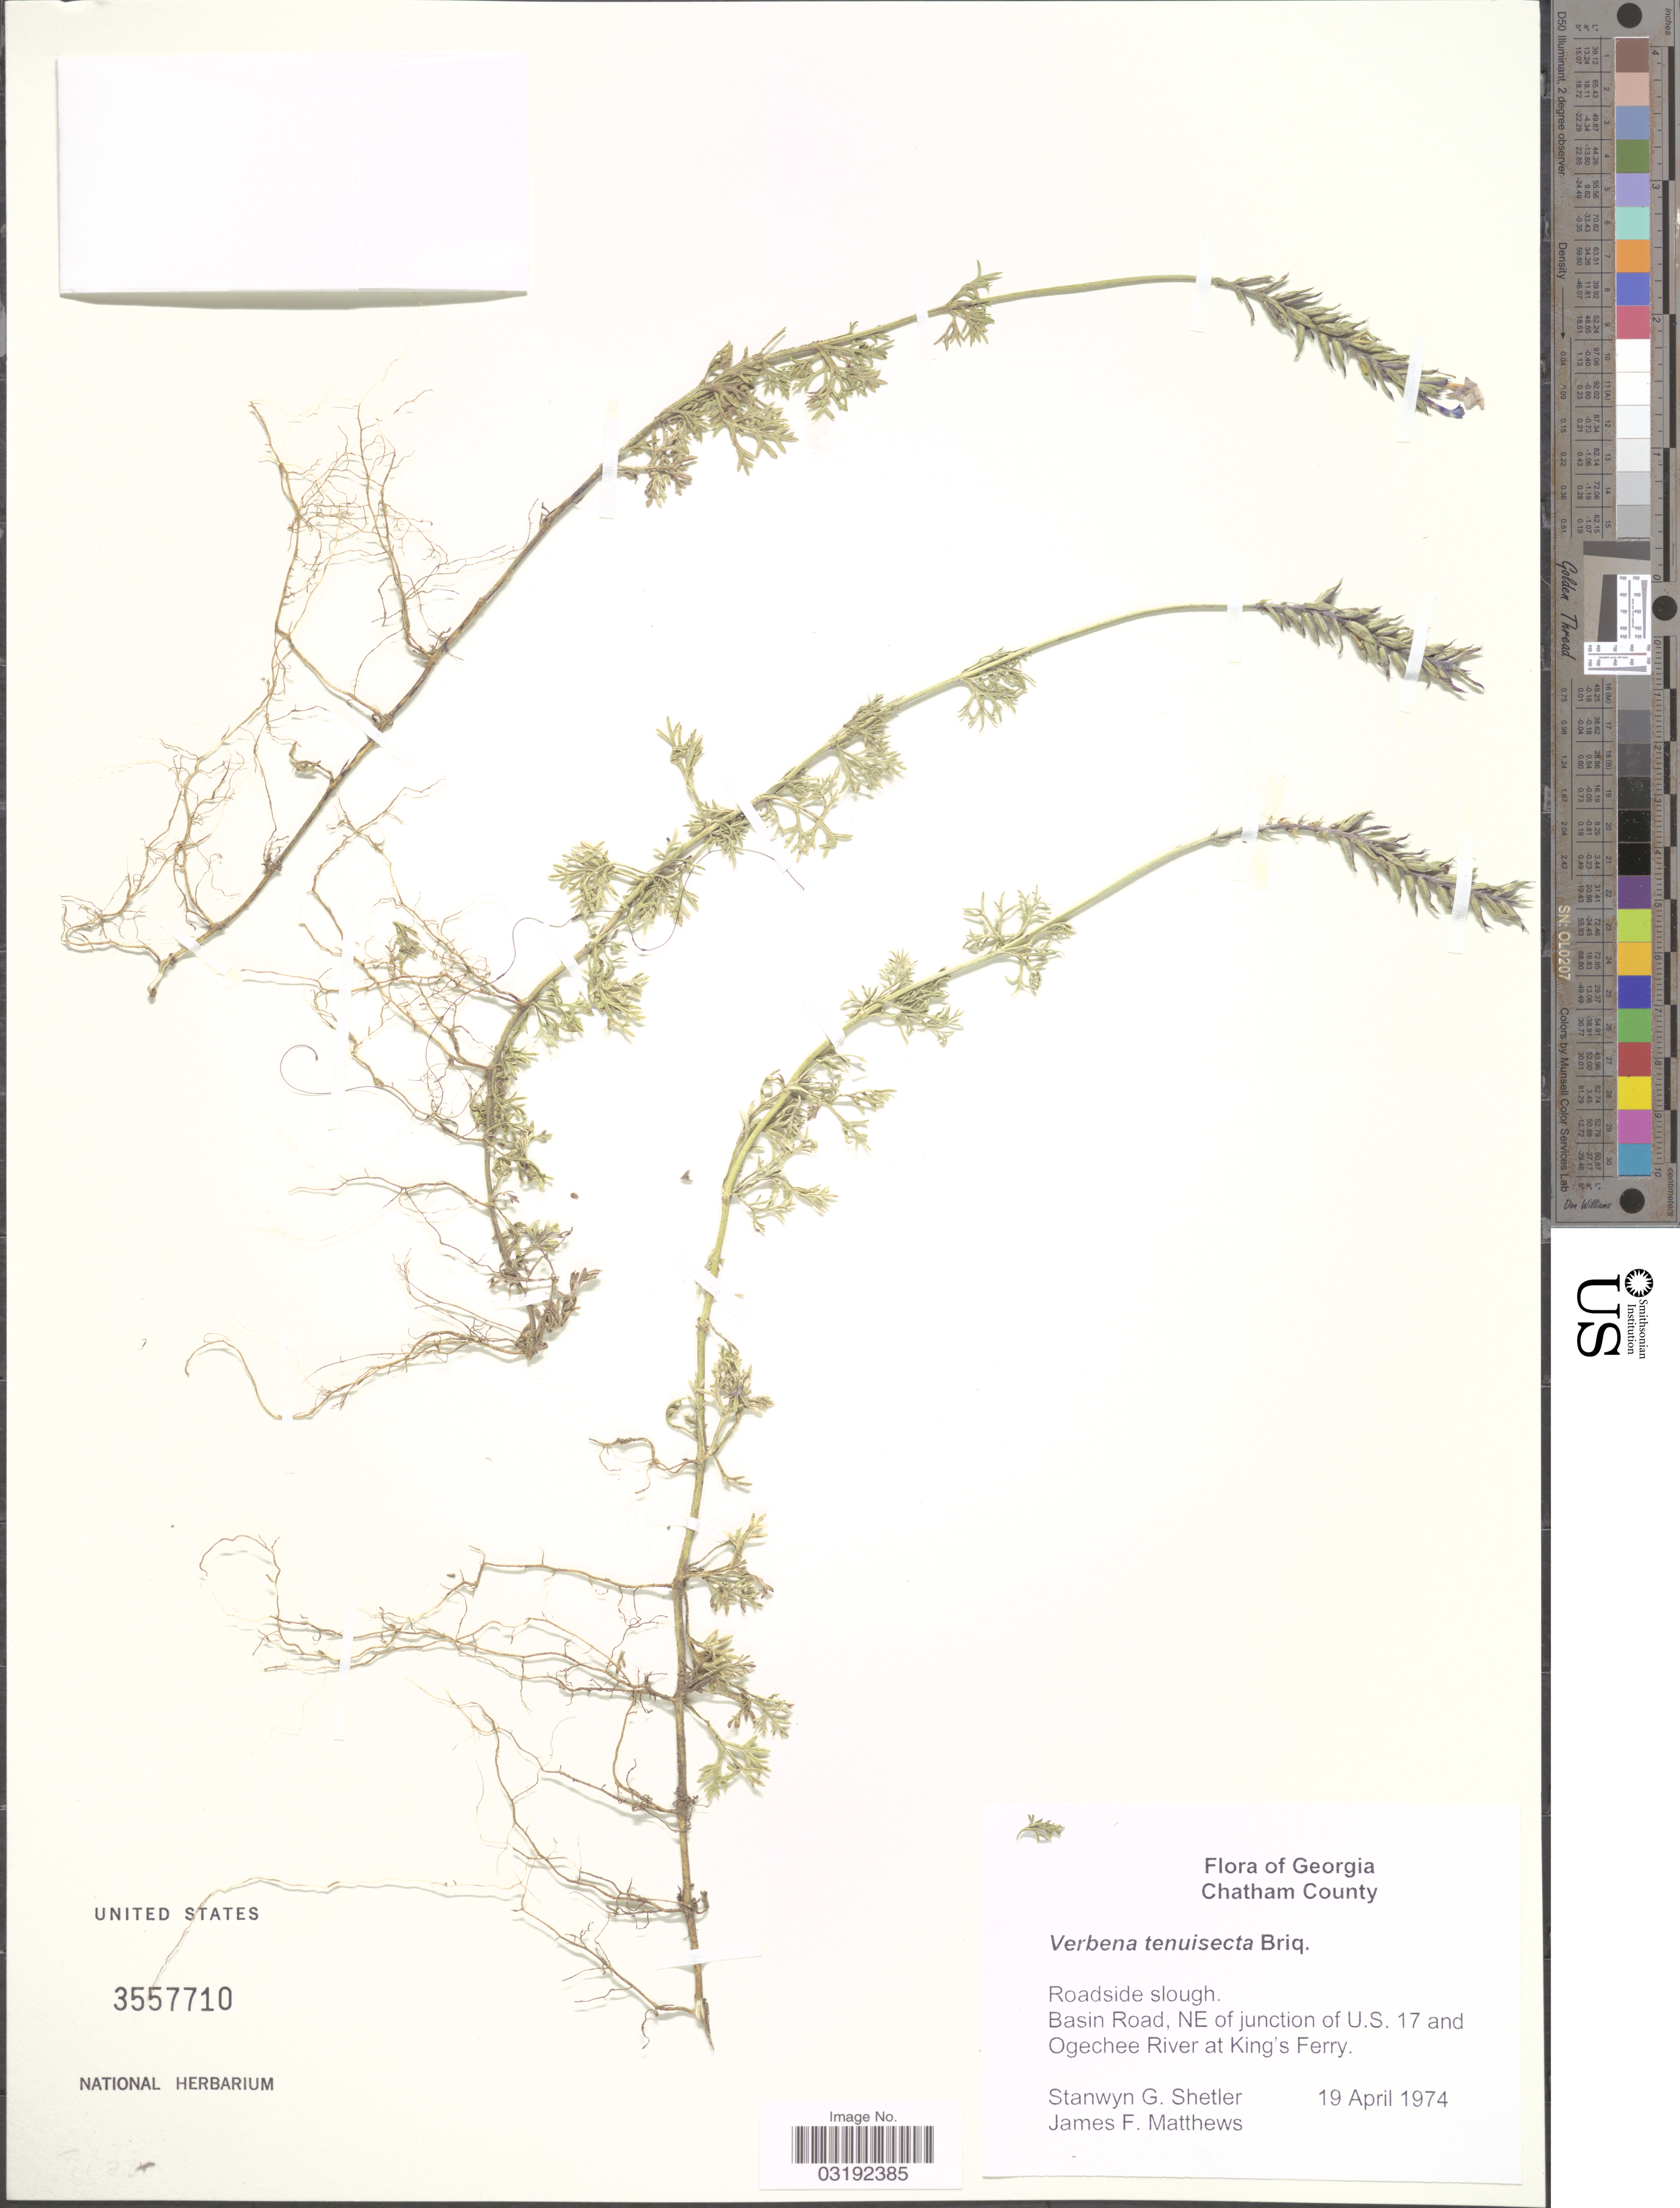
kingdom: Plantae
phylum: Tracheophyta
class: Magnoliopsida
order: Lamiales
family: Verbenaceae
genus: Verbena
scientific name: Verbena tenuisecta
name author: Briq.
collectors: S. Shetler & J. F. Mathews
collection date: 1974-04-19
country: United States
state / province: Georgia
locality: Chatham County, Basin Road, NE of junction of U.S. 17 and Ogechee River at King's Ferry.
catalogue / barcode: US 3557710